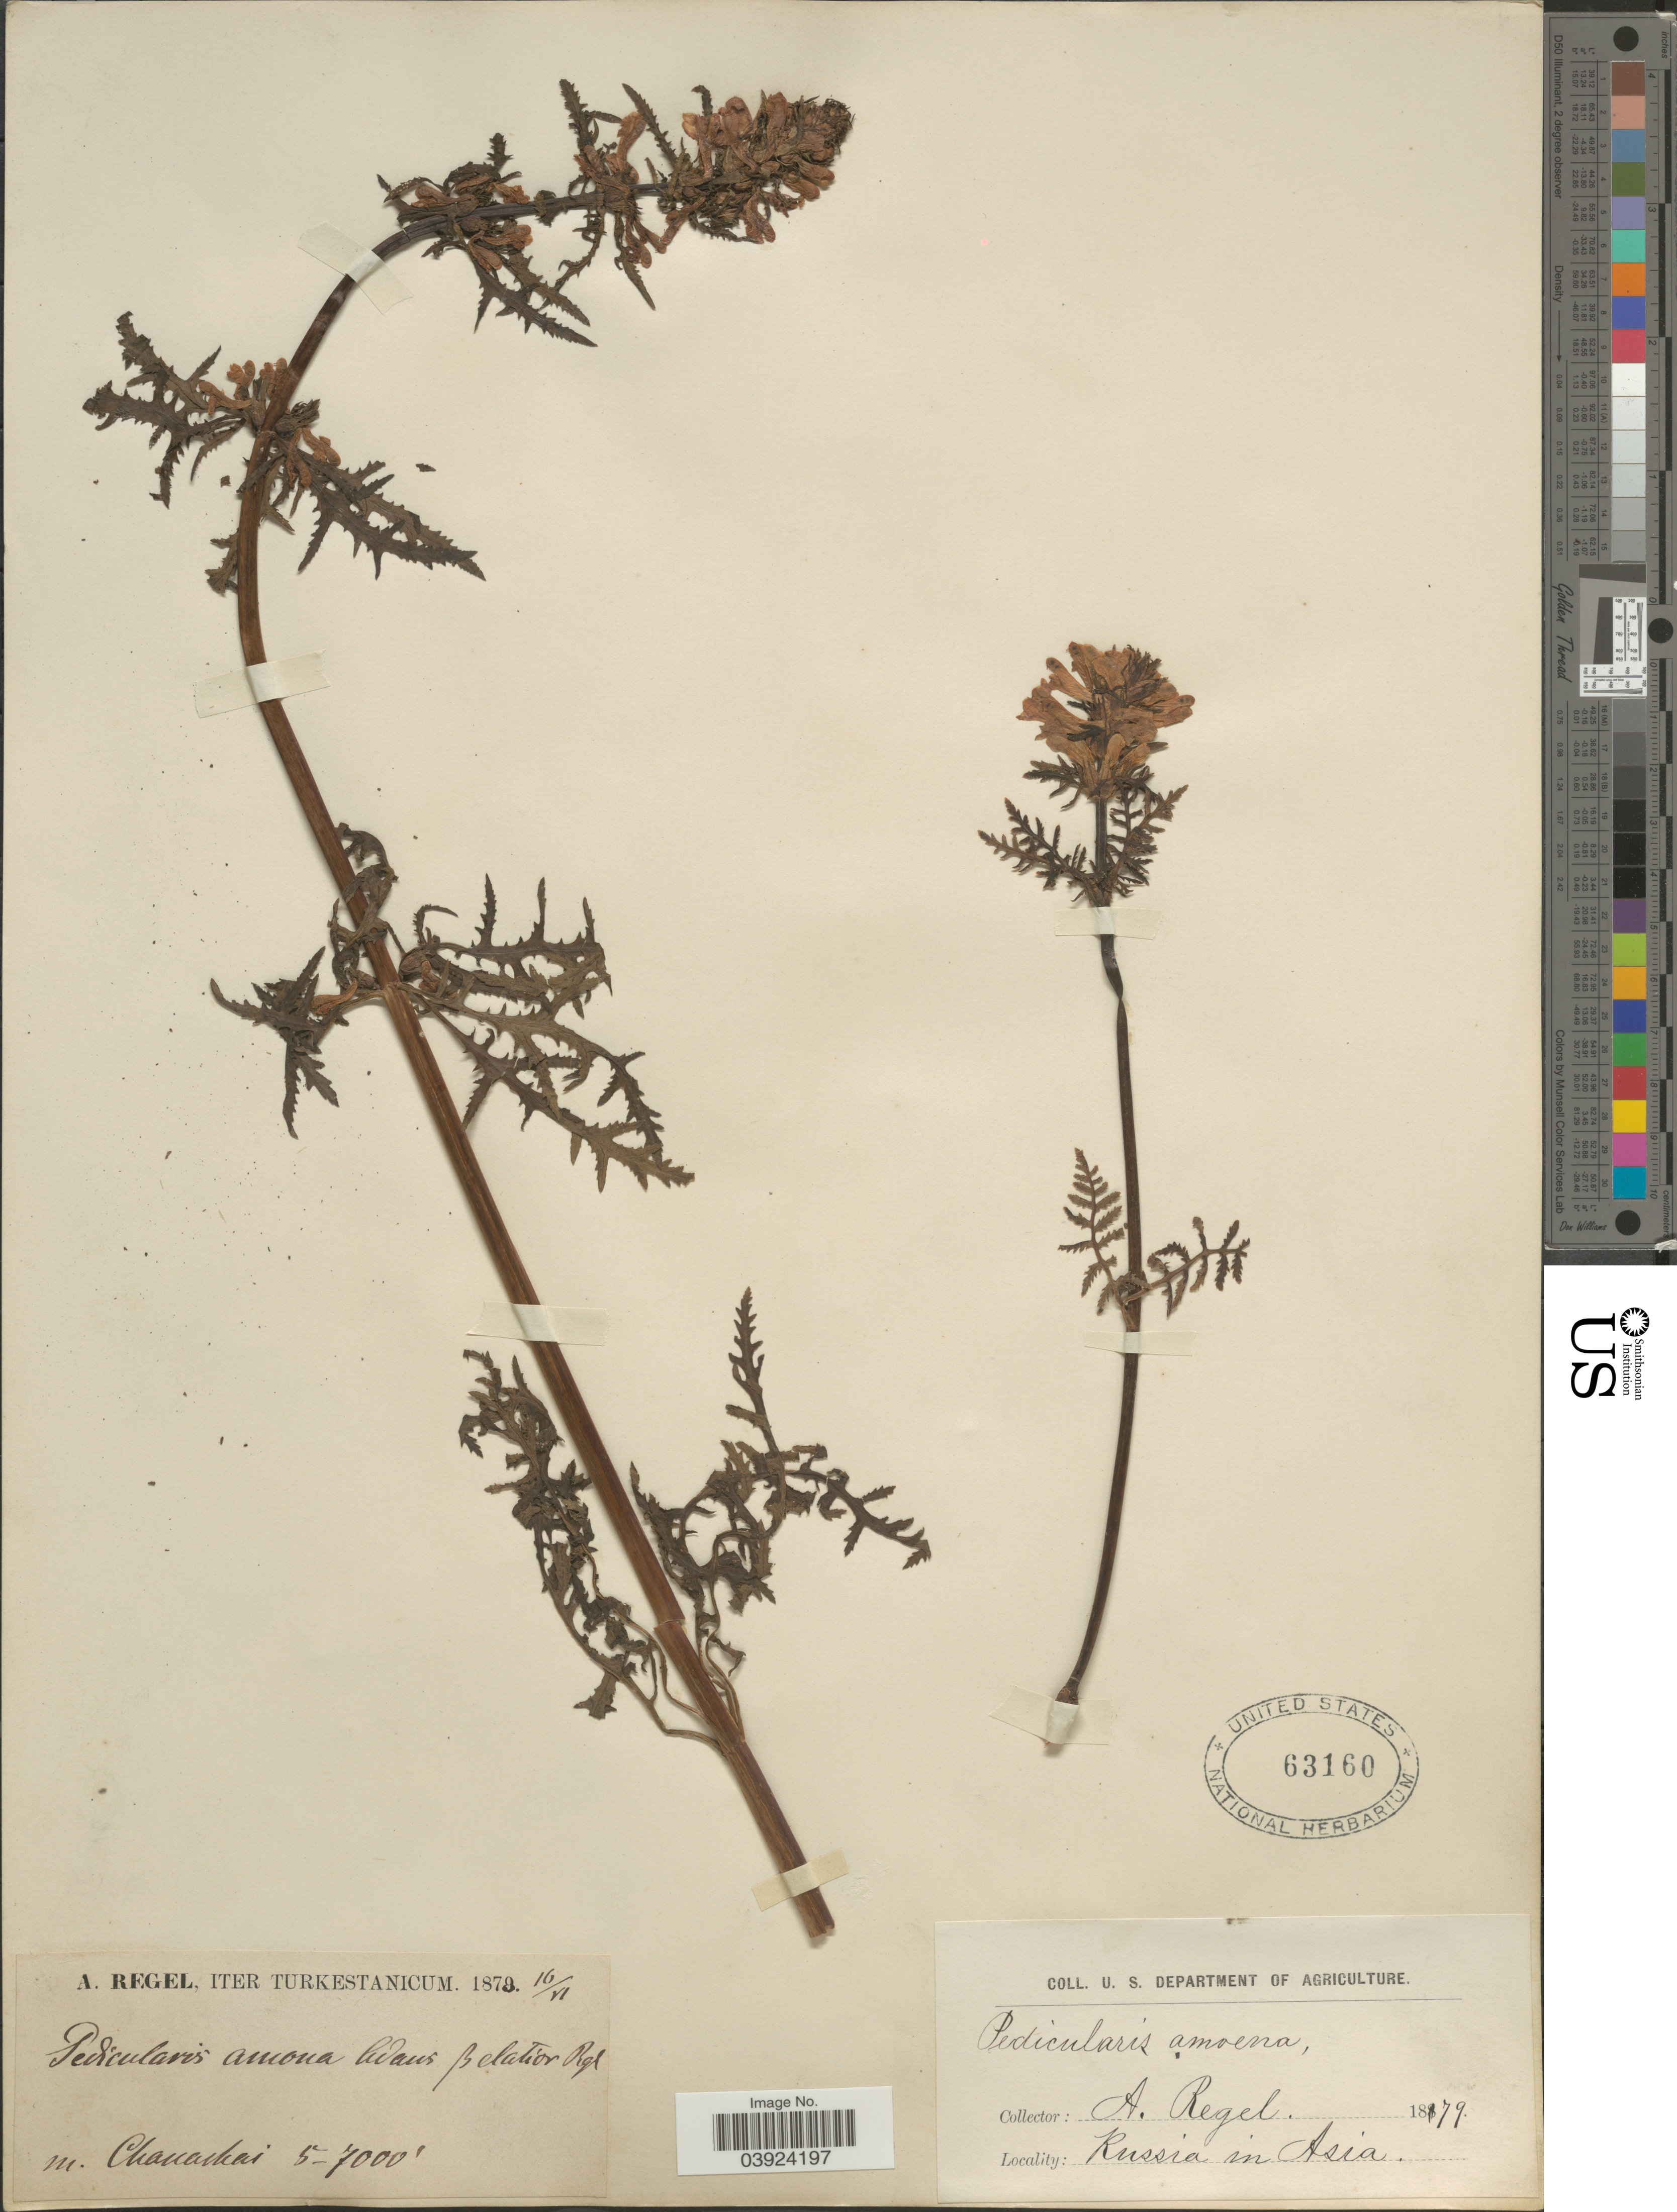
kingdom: Plantae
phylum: Tracheophyta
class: Magnoliopsida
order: Lamiales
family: Orobanchaceae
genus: Pedicularis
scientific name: Pedicularis amoena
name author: Adams ex Stev.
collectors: A. Regel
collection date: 1879-06-16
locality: Turkestanicum. m. Chananhai. Russia in Asia.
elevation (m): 1524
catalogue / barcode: US 63160